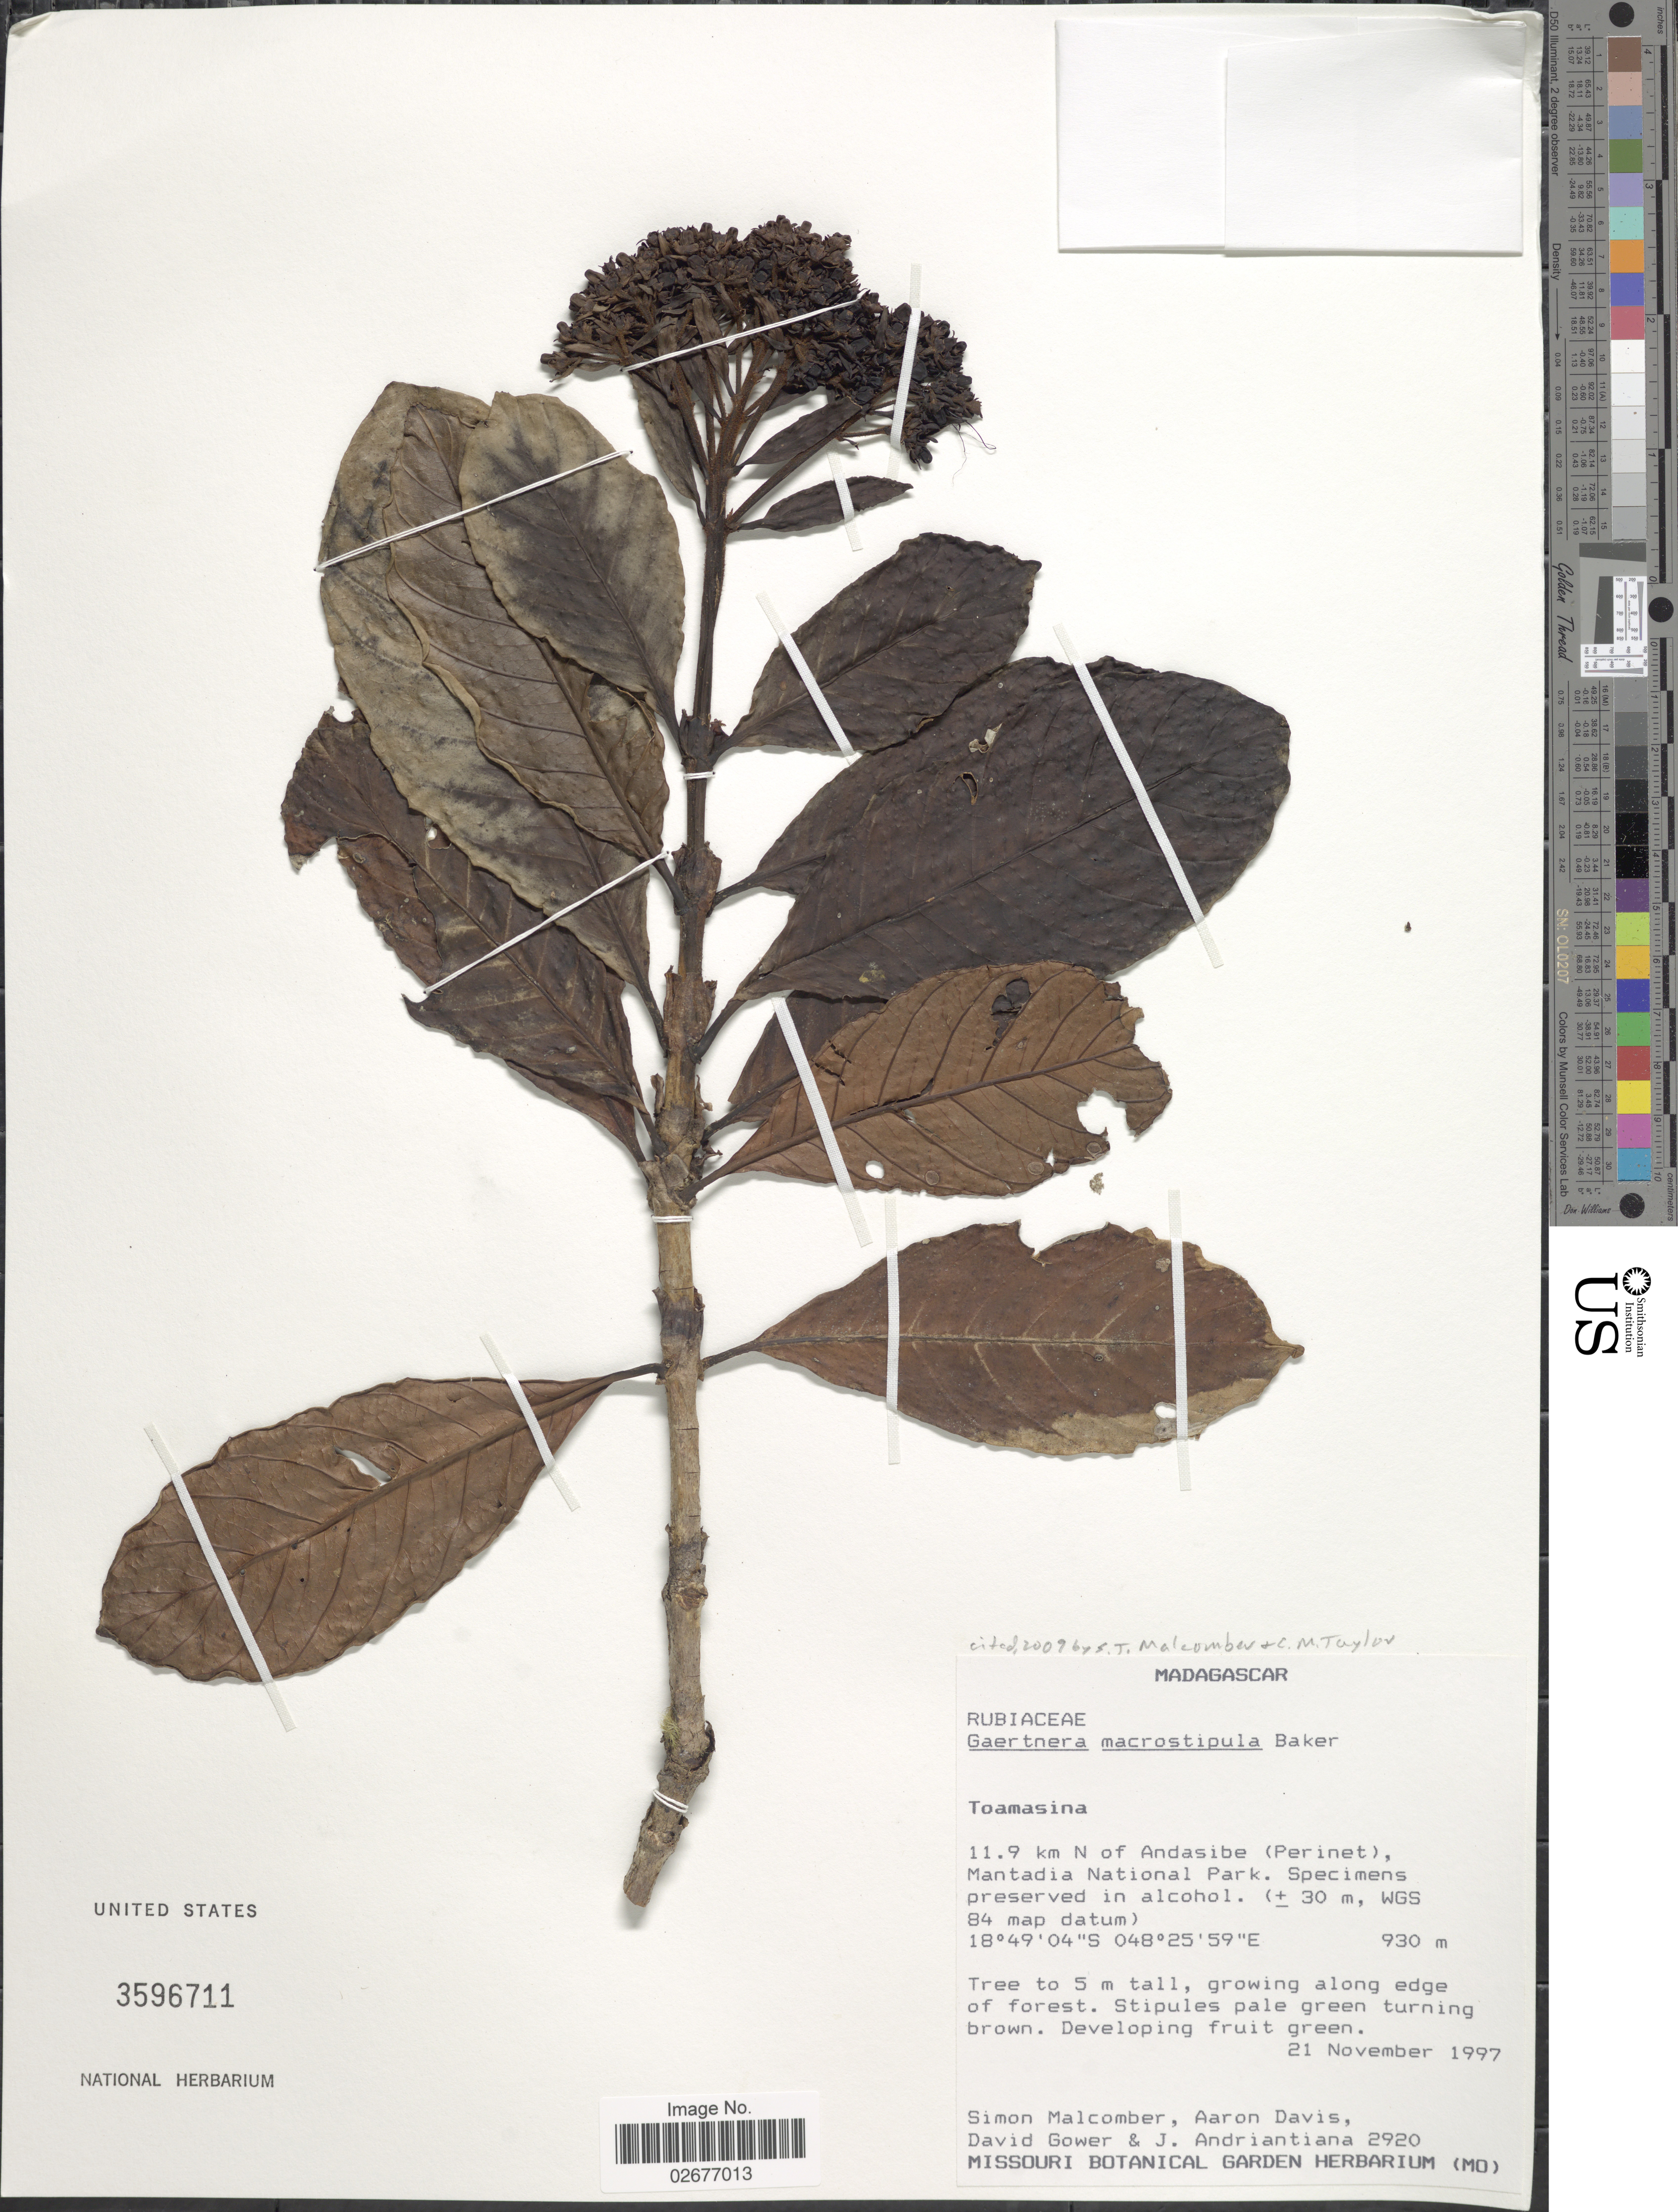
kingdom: Plantae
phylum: Tracheophyta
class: Magnoliopsida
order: Gentianales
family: Rubiaceae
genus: Gaertnera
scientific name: Gaertnera macrostipula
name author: Baker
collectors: S. T. Malcomber, A. P. Davis, D. Gower & J. Andriantiana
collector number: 2920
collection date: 1997-11-21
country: Madagascar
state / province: Alaotra Mangoro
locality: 11.9 km N of Andassibe (Perinet) Mantadia National Park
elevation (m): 930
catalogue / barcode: US 3596711